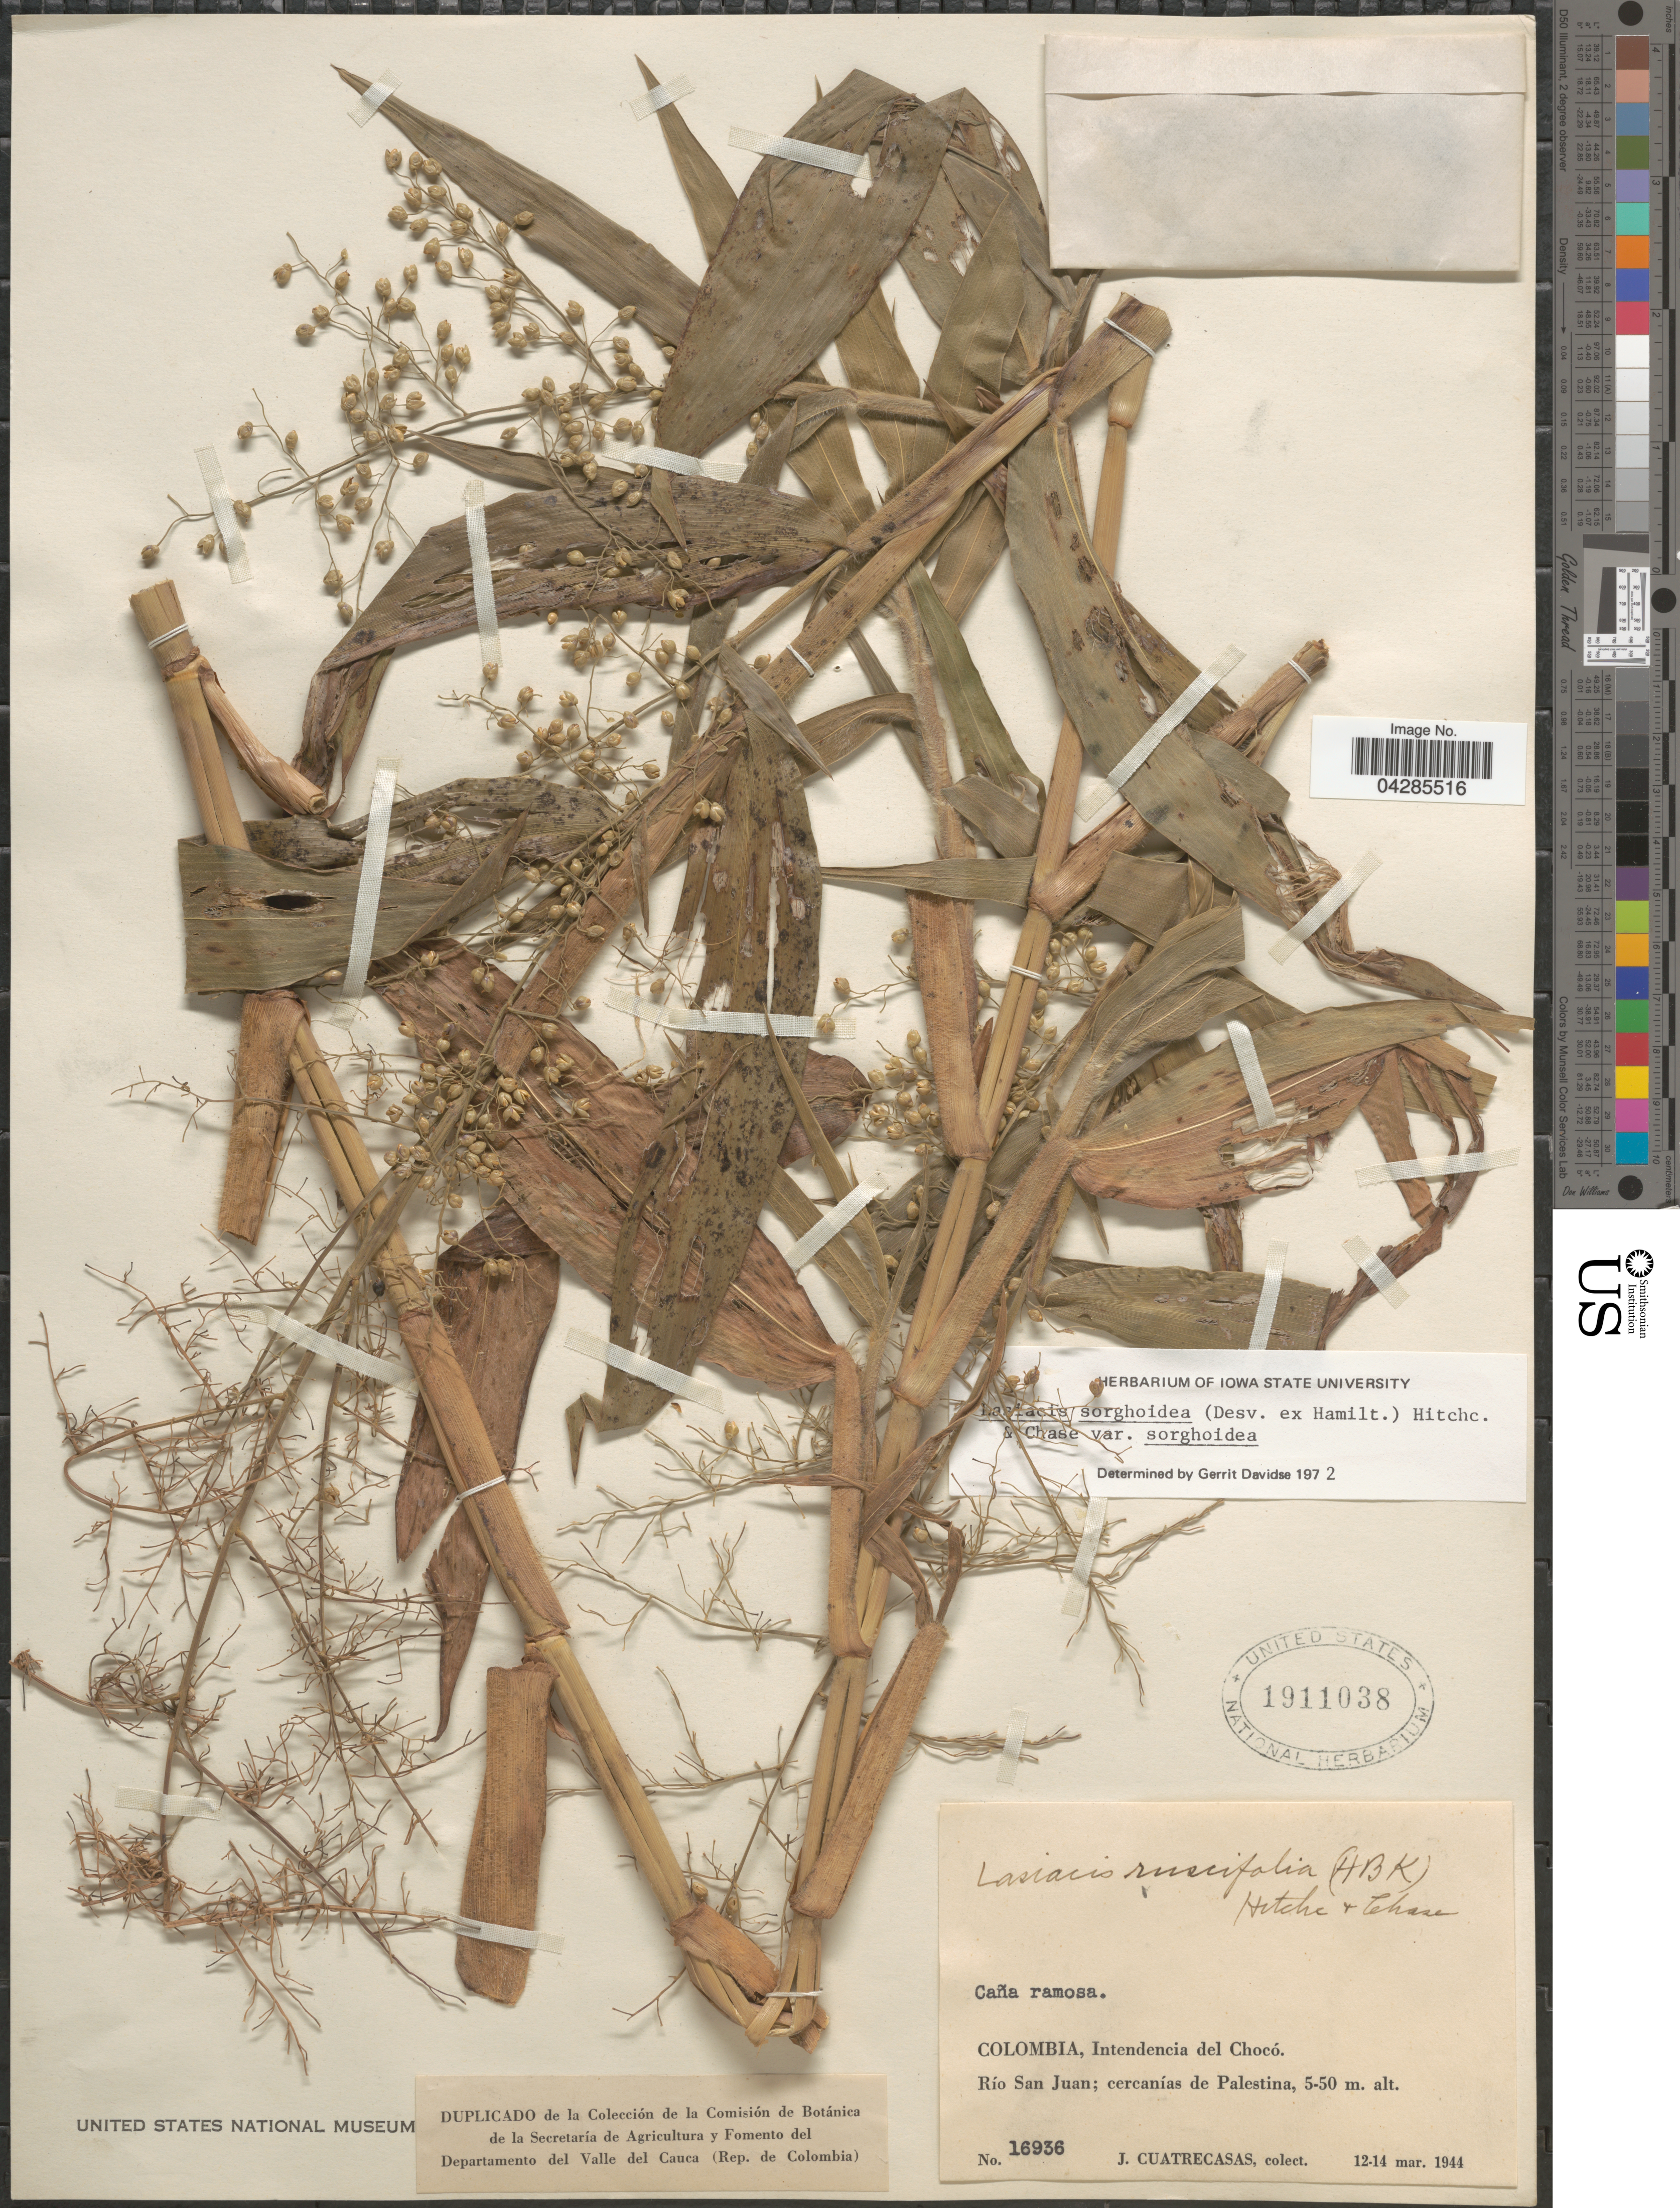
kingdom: Plantae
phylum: Tracheophyta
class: Liliopsida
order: Poales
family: Poaceae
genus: Lasiacis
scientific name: Lasiacis sorghoidea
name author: (Desv. ex Ham.) Hitchc. & Chase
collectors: J. Cuatrecasas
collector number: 16936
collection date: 1944-03-12/1944-03-14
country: Colombia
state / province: Chocó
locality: Intendencia del Chocó. Río San Juan; cercanías de Palestina.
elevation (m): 5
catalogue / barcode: US 1911038